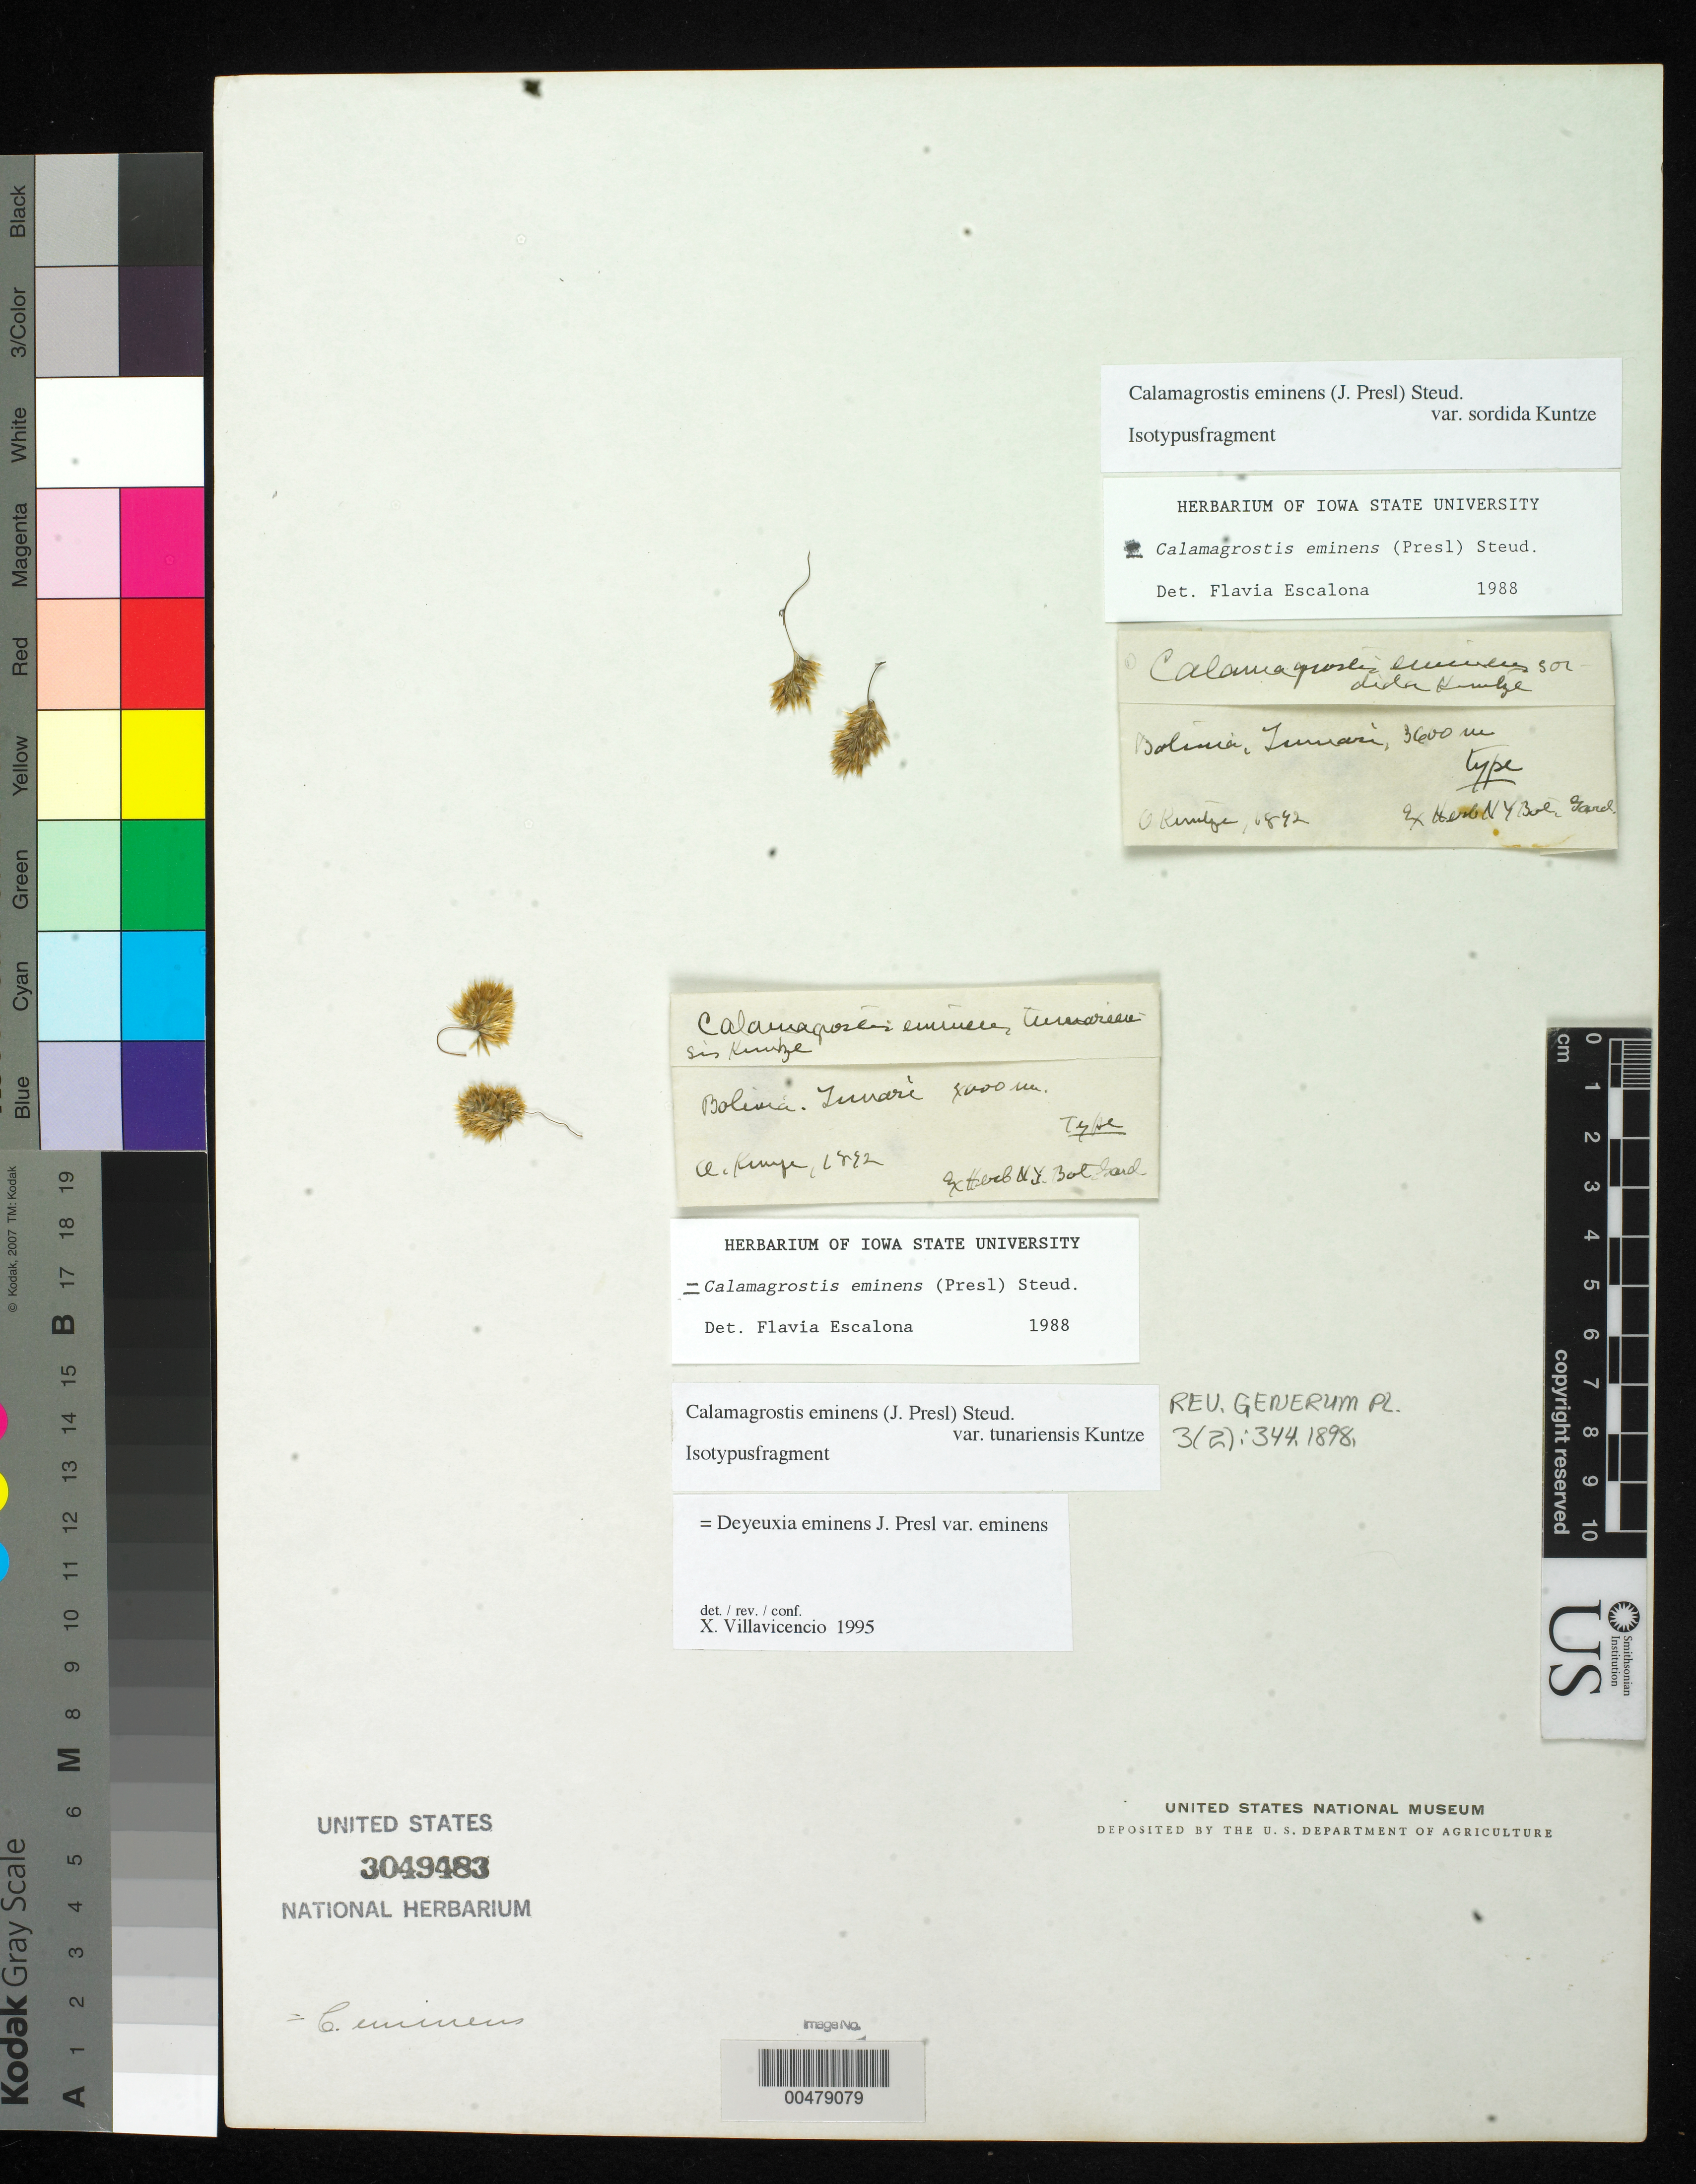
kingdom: Plantae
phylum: Tracheophyta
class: Liliopsida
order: Poales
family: Poaceae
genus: Calamagrostis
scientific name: Calamagrostis eminens var. tunariensis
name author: Kuntze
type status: Type Fragment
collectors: C.E.O. Kuntze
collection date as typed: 1892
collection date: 1892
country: Bolivia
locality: Tunari.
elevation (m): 400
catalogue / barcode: US 3049483